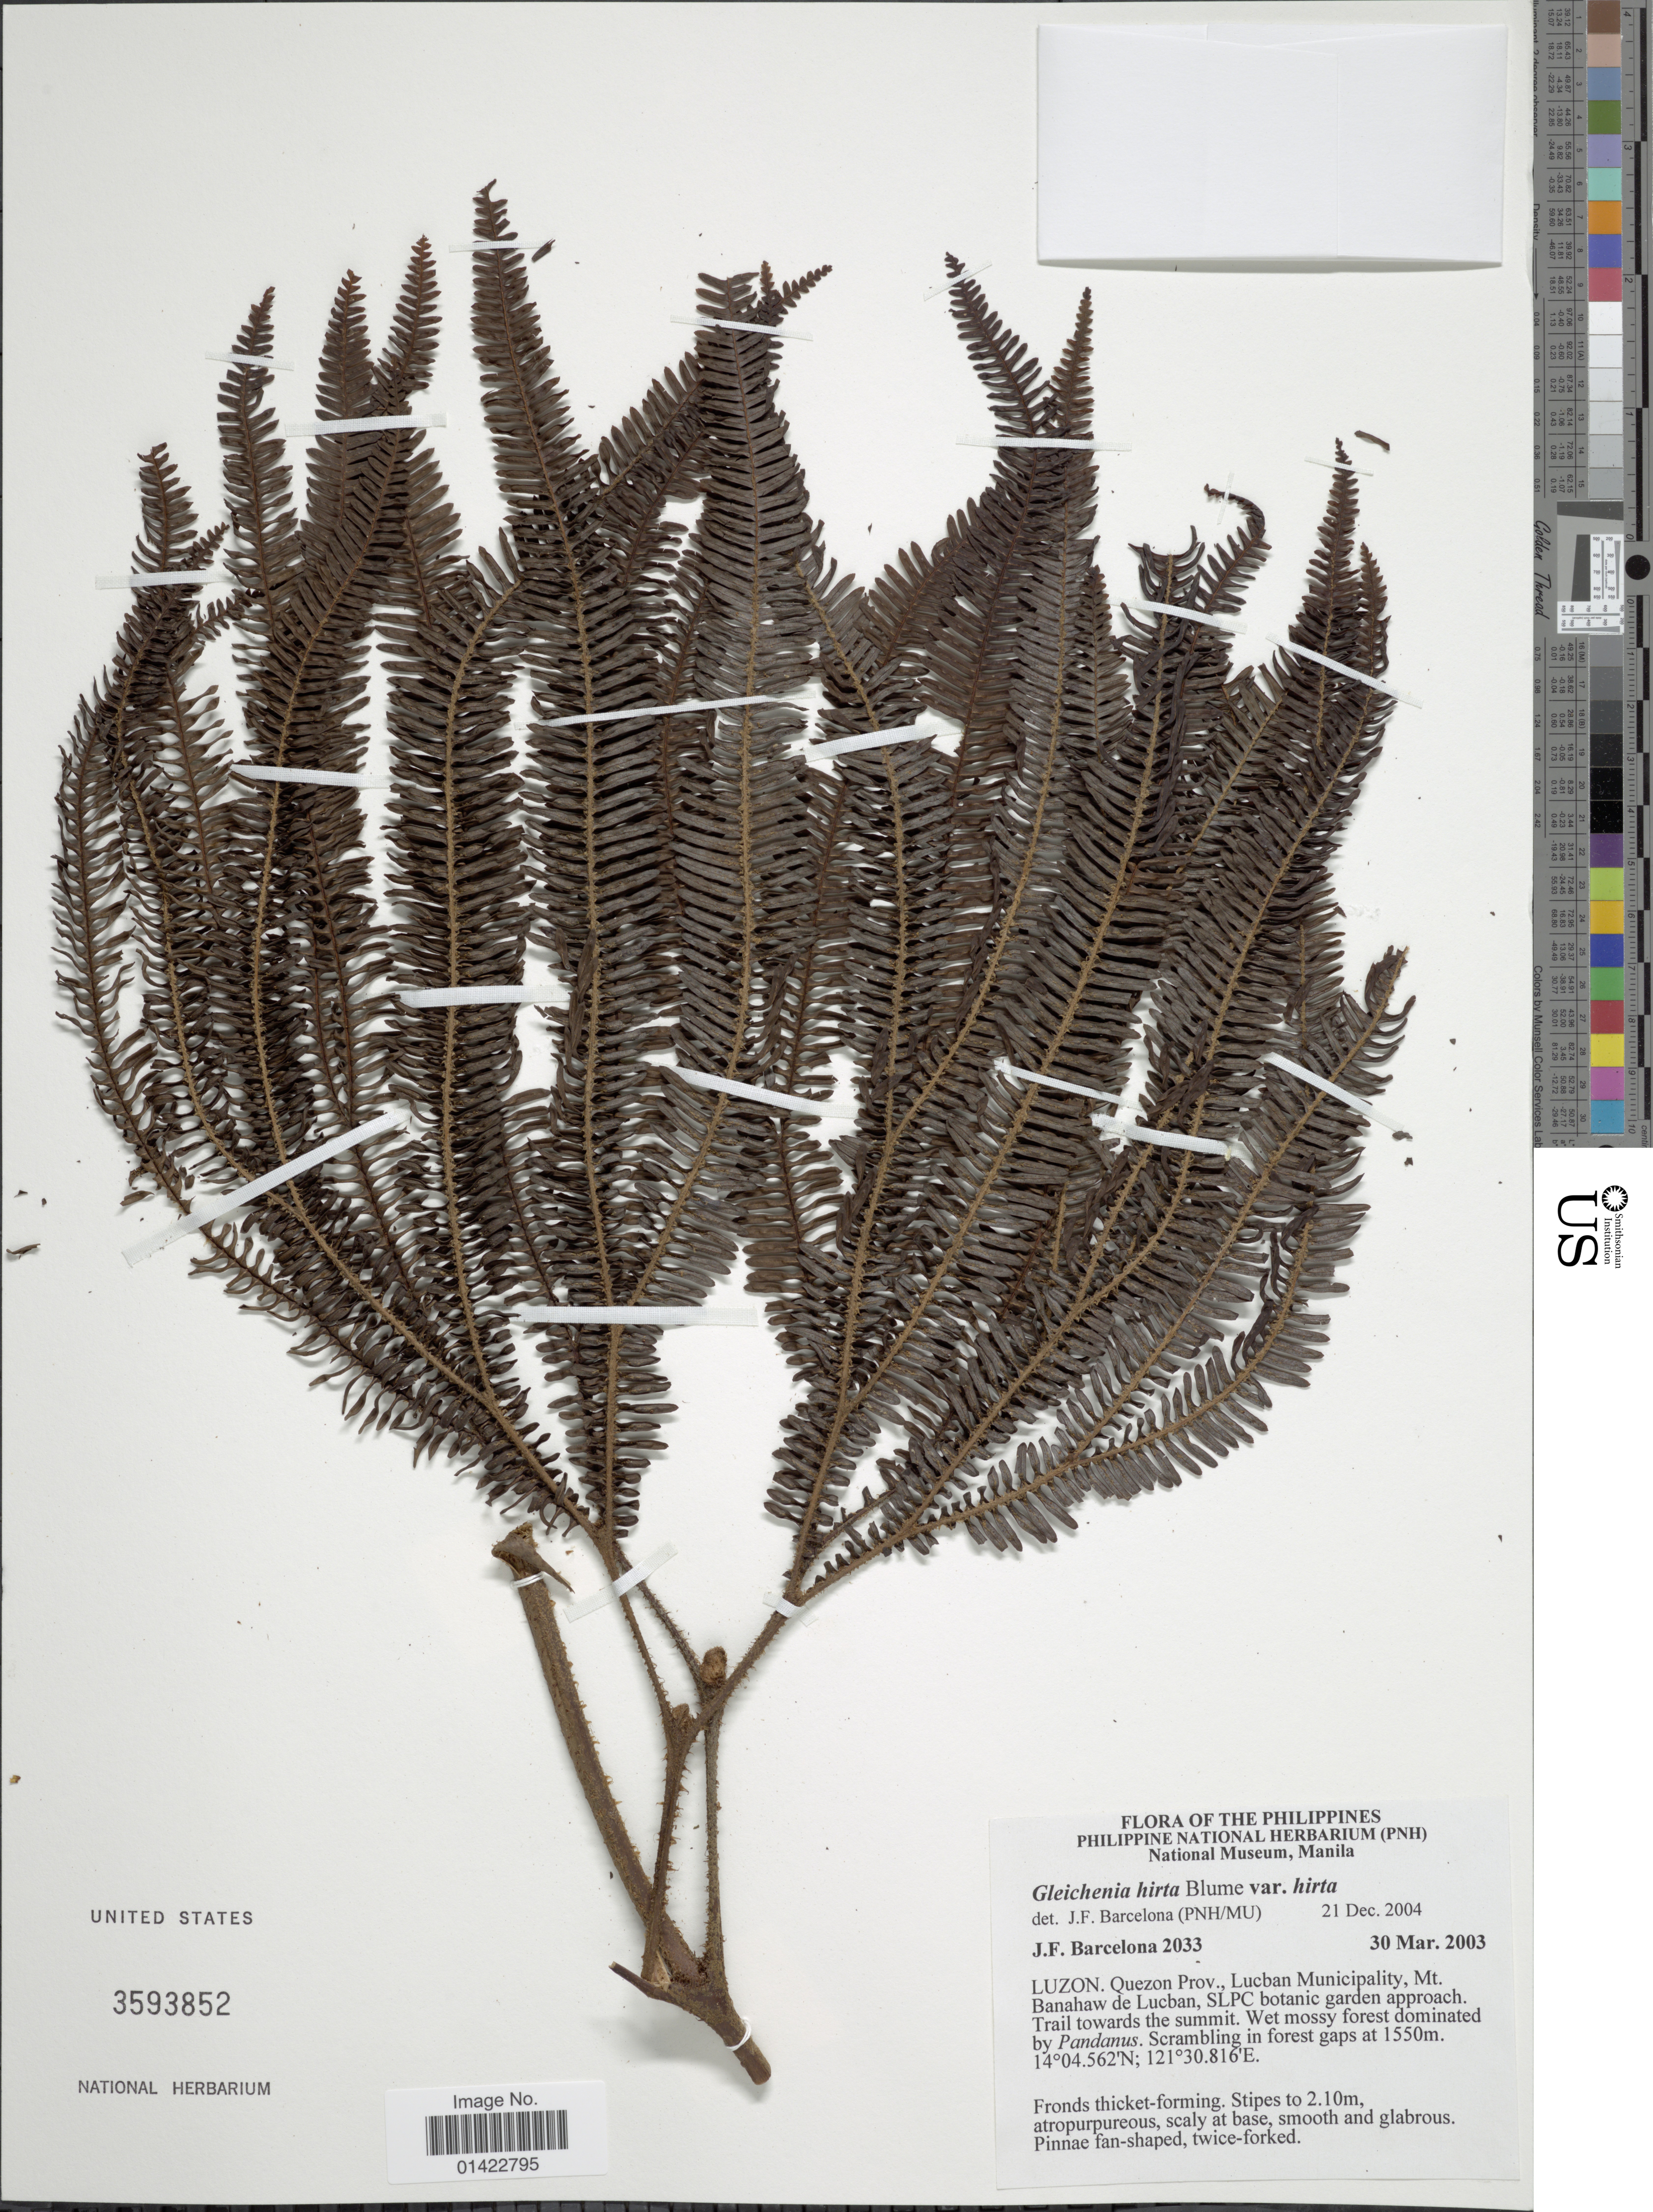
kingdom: Plantae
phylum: Tracheophyta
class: Polypodiopsida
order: Gleicheniales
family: Gleicheniaceae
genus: Sticherus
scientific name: Sticherus hirtus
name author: (Blume) Ching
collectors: J. F. Barcelona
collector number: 2033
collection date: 2003-03-30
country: Philippines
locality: Luzon. Quezon Prov., Lucban Municipality,Mt. Banahaw de Lucban, SLPC botanic garden approach. trail towards the summit.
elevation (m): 1550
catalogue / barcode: US 3593852